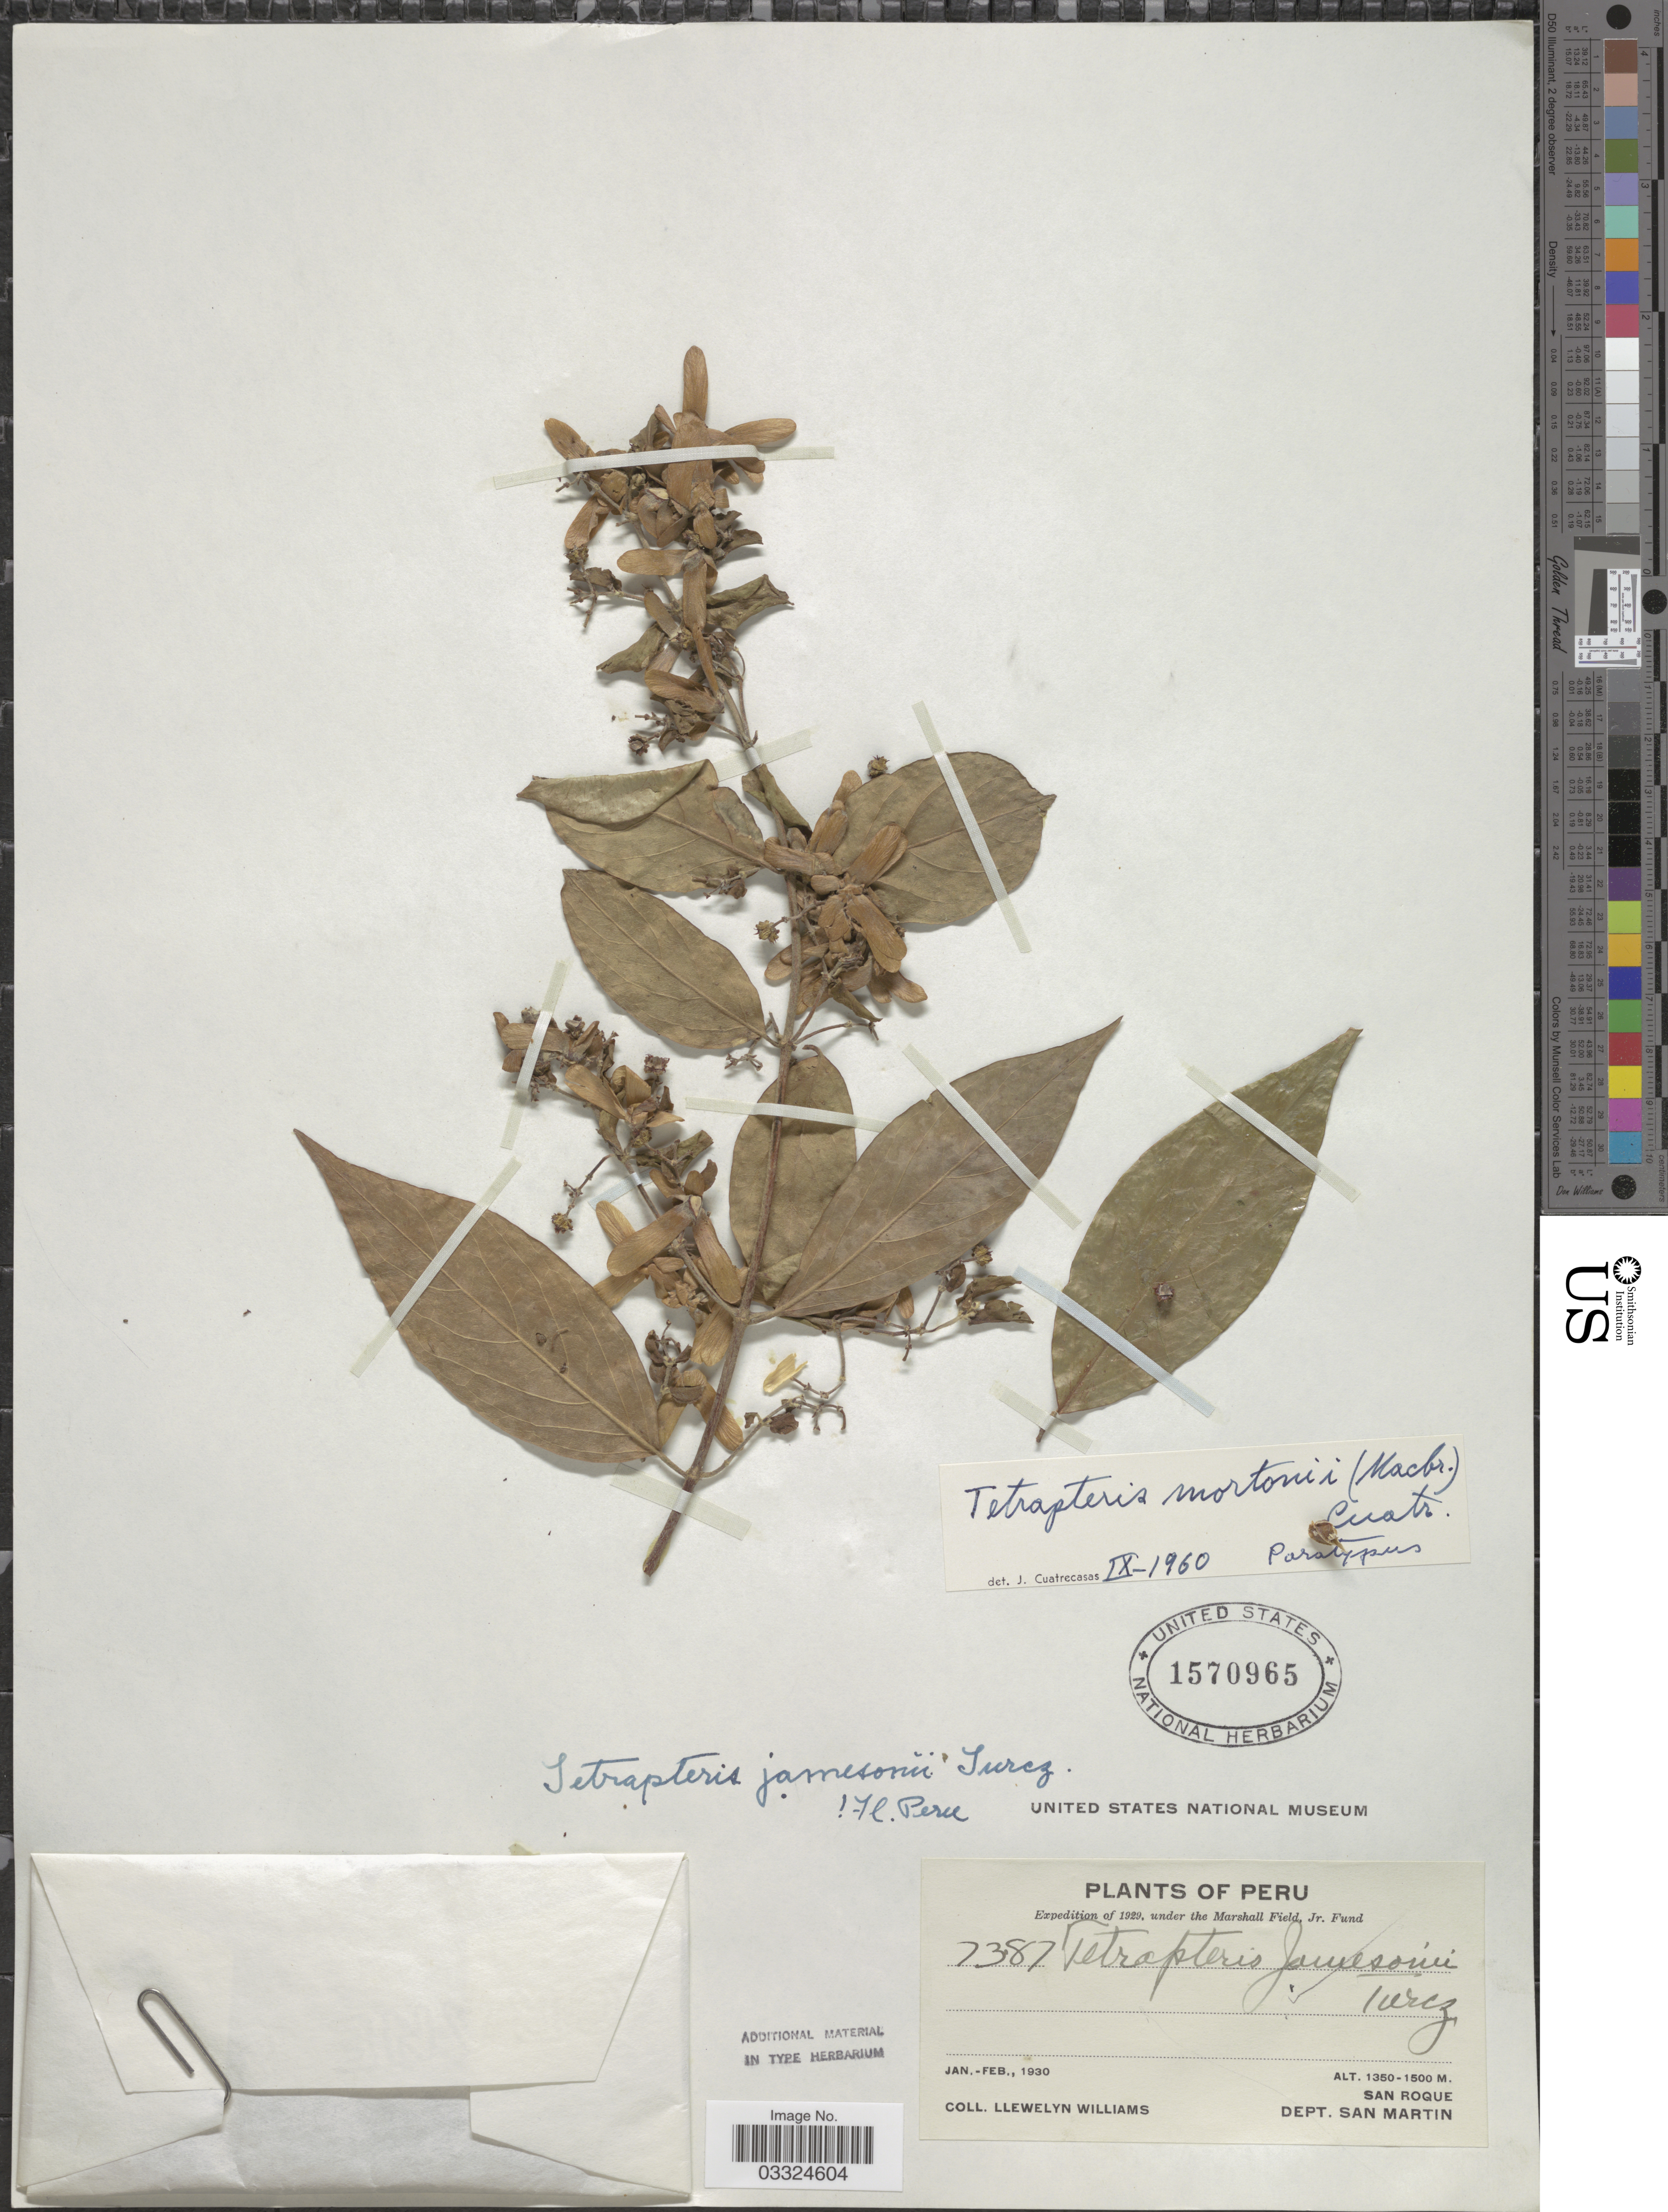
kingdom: Plantae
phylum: Tracheophyta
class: Magnoliopsida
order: Malpighiales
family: Malpighiaceae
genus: Tetrapterys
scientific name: Tetrapterys jamesonii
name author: Turcz.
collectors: Ll. Williams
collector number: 7387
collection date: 1930-01/1930-02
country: Peru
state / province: San Martín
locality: San Roque. Dept. San Martin.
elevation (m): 1350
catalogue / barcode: US 1570965